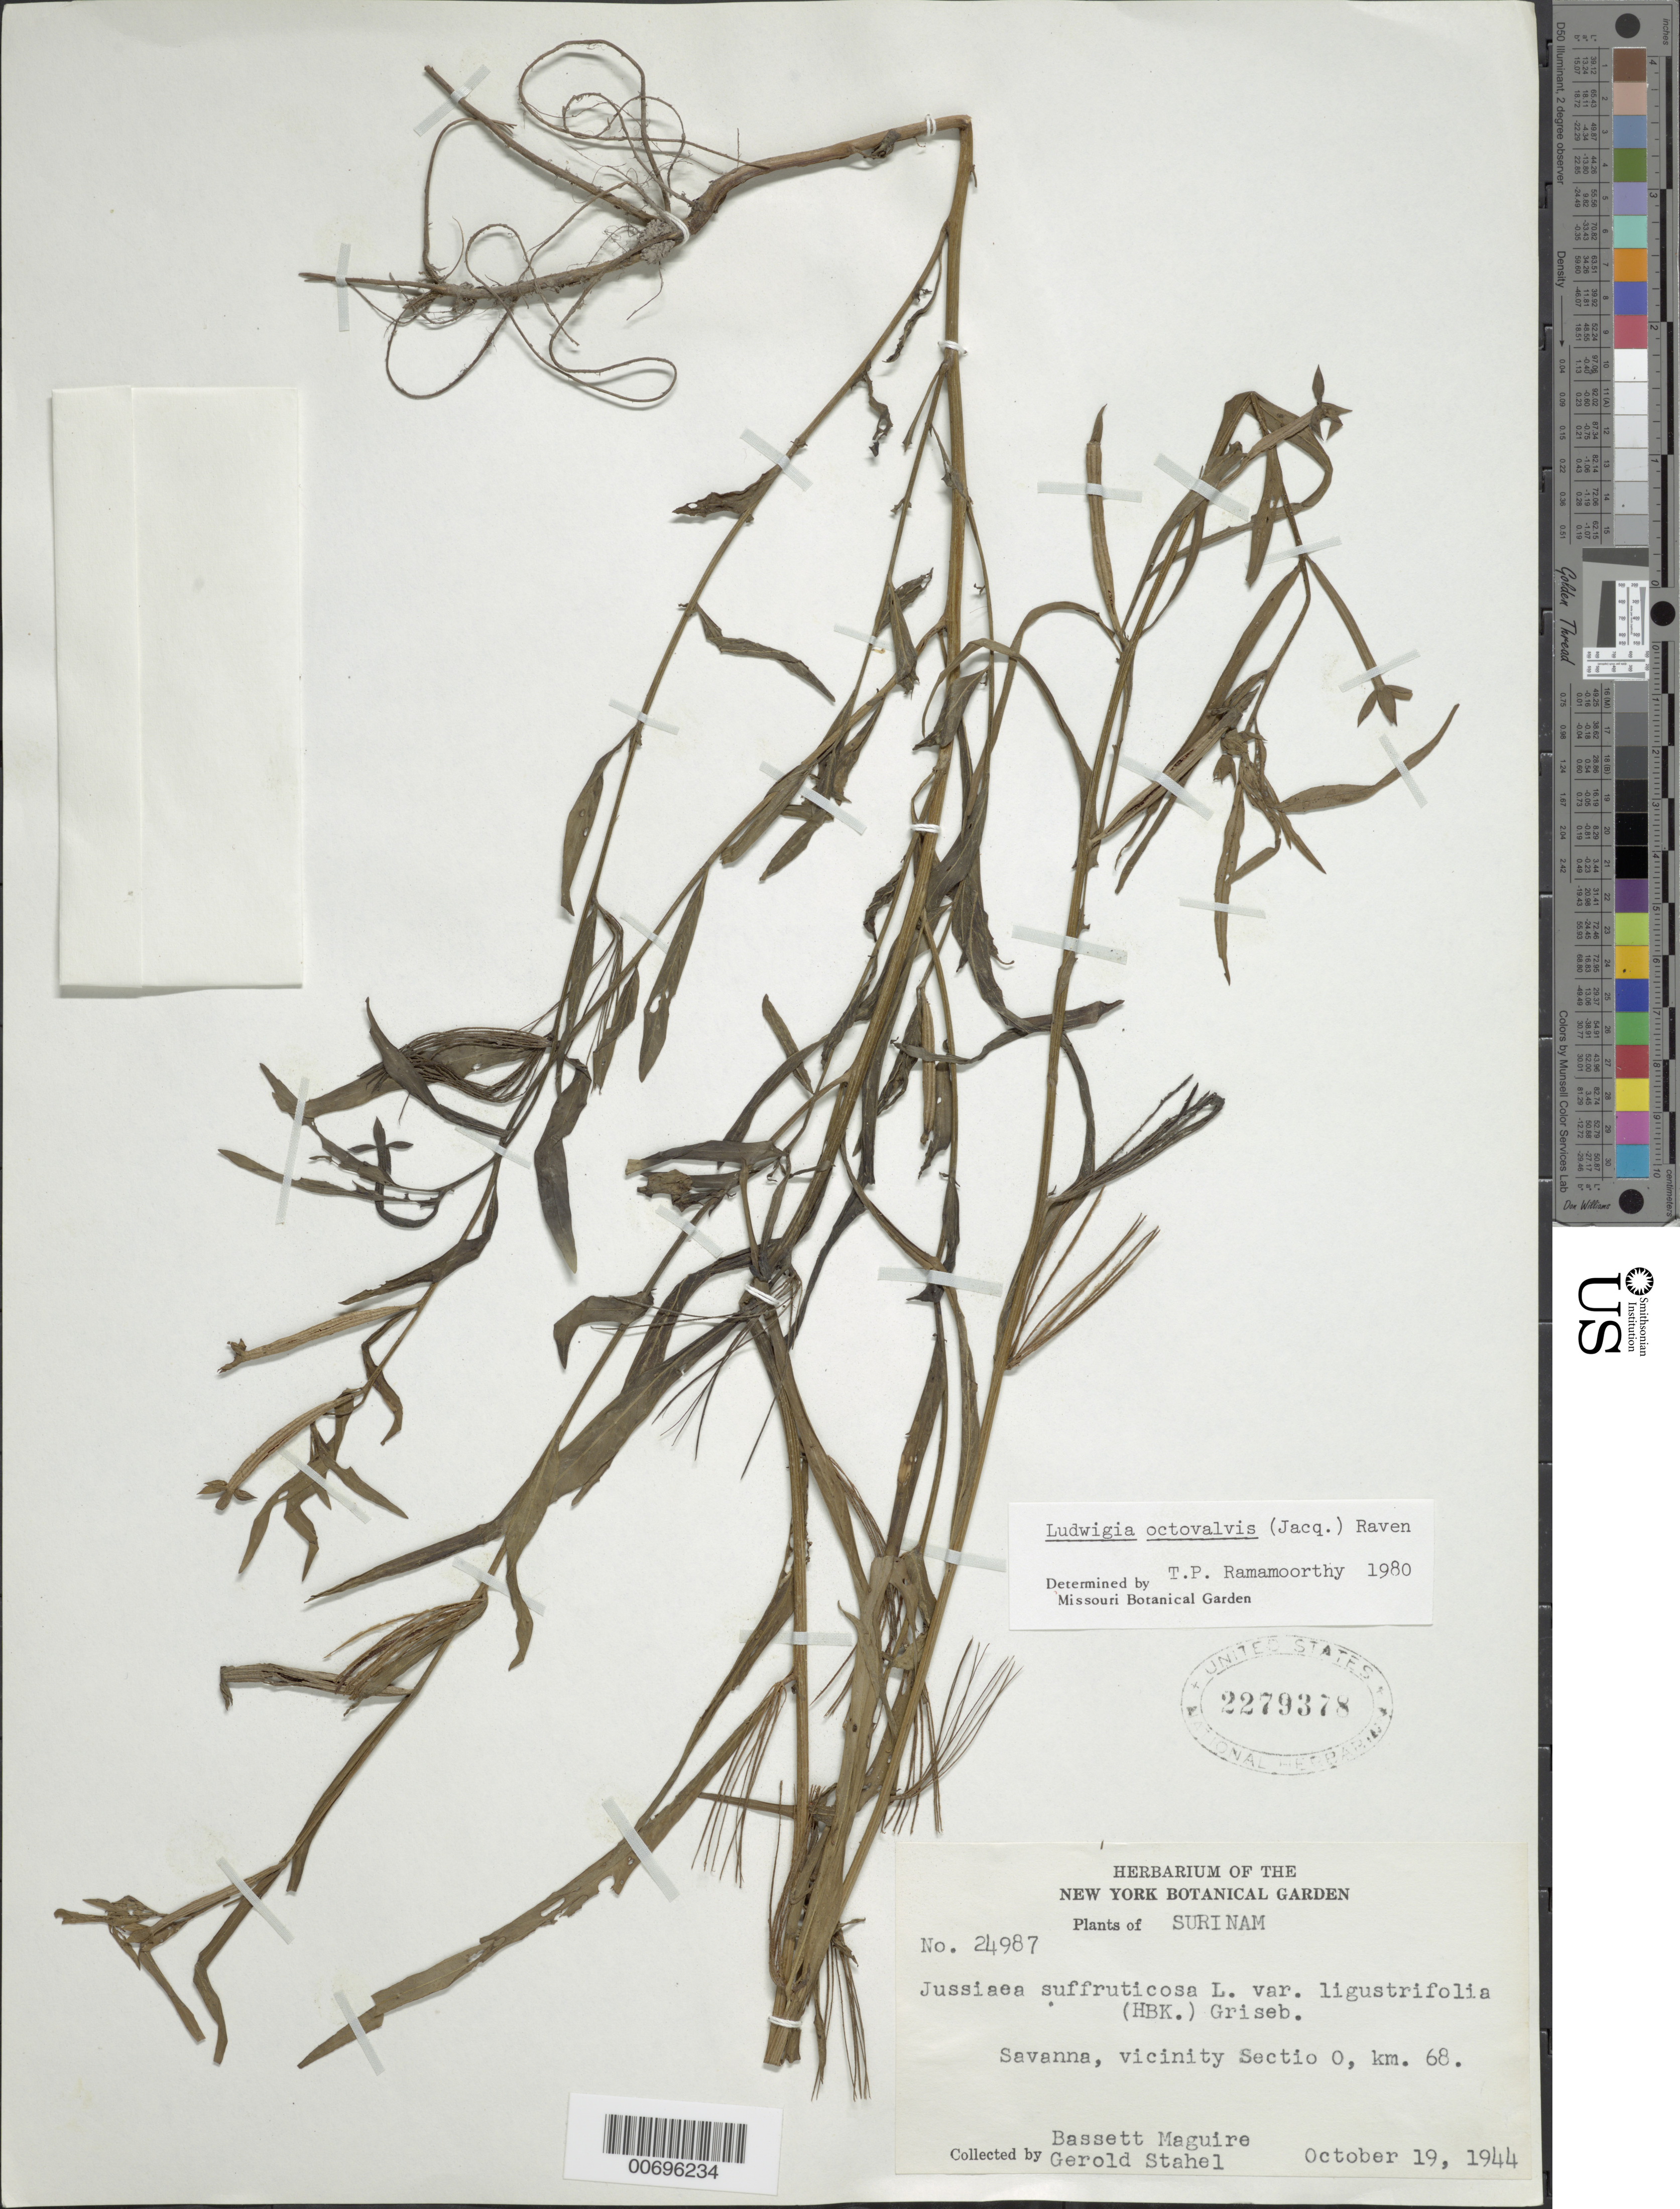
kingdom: Plantae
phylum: Tracheophyta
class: Magnoliopsida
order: Myrtales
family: Onagraceae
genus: Ludwigia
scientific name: Ludwigia octovalvis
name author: (Jacq.) P.H. Raven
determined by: Ramamoorthy, T. P.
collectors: B. Maguire & G. Stahel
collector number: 24987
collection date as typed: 19-Oct-44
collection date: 1944-10-19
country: Suriname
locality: Sectie O, km 68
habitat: Savanna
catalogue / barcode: US 2279378